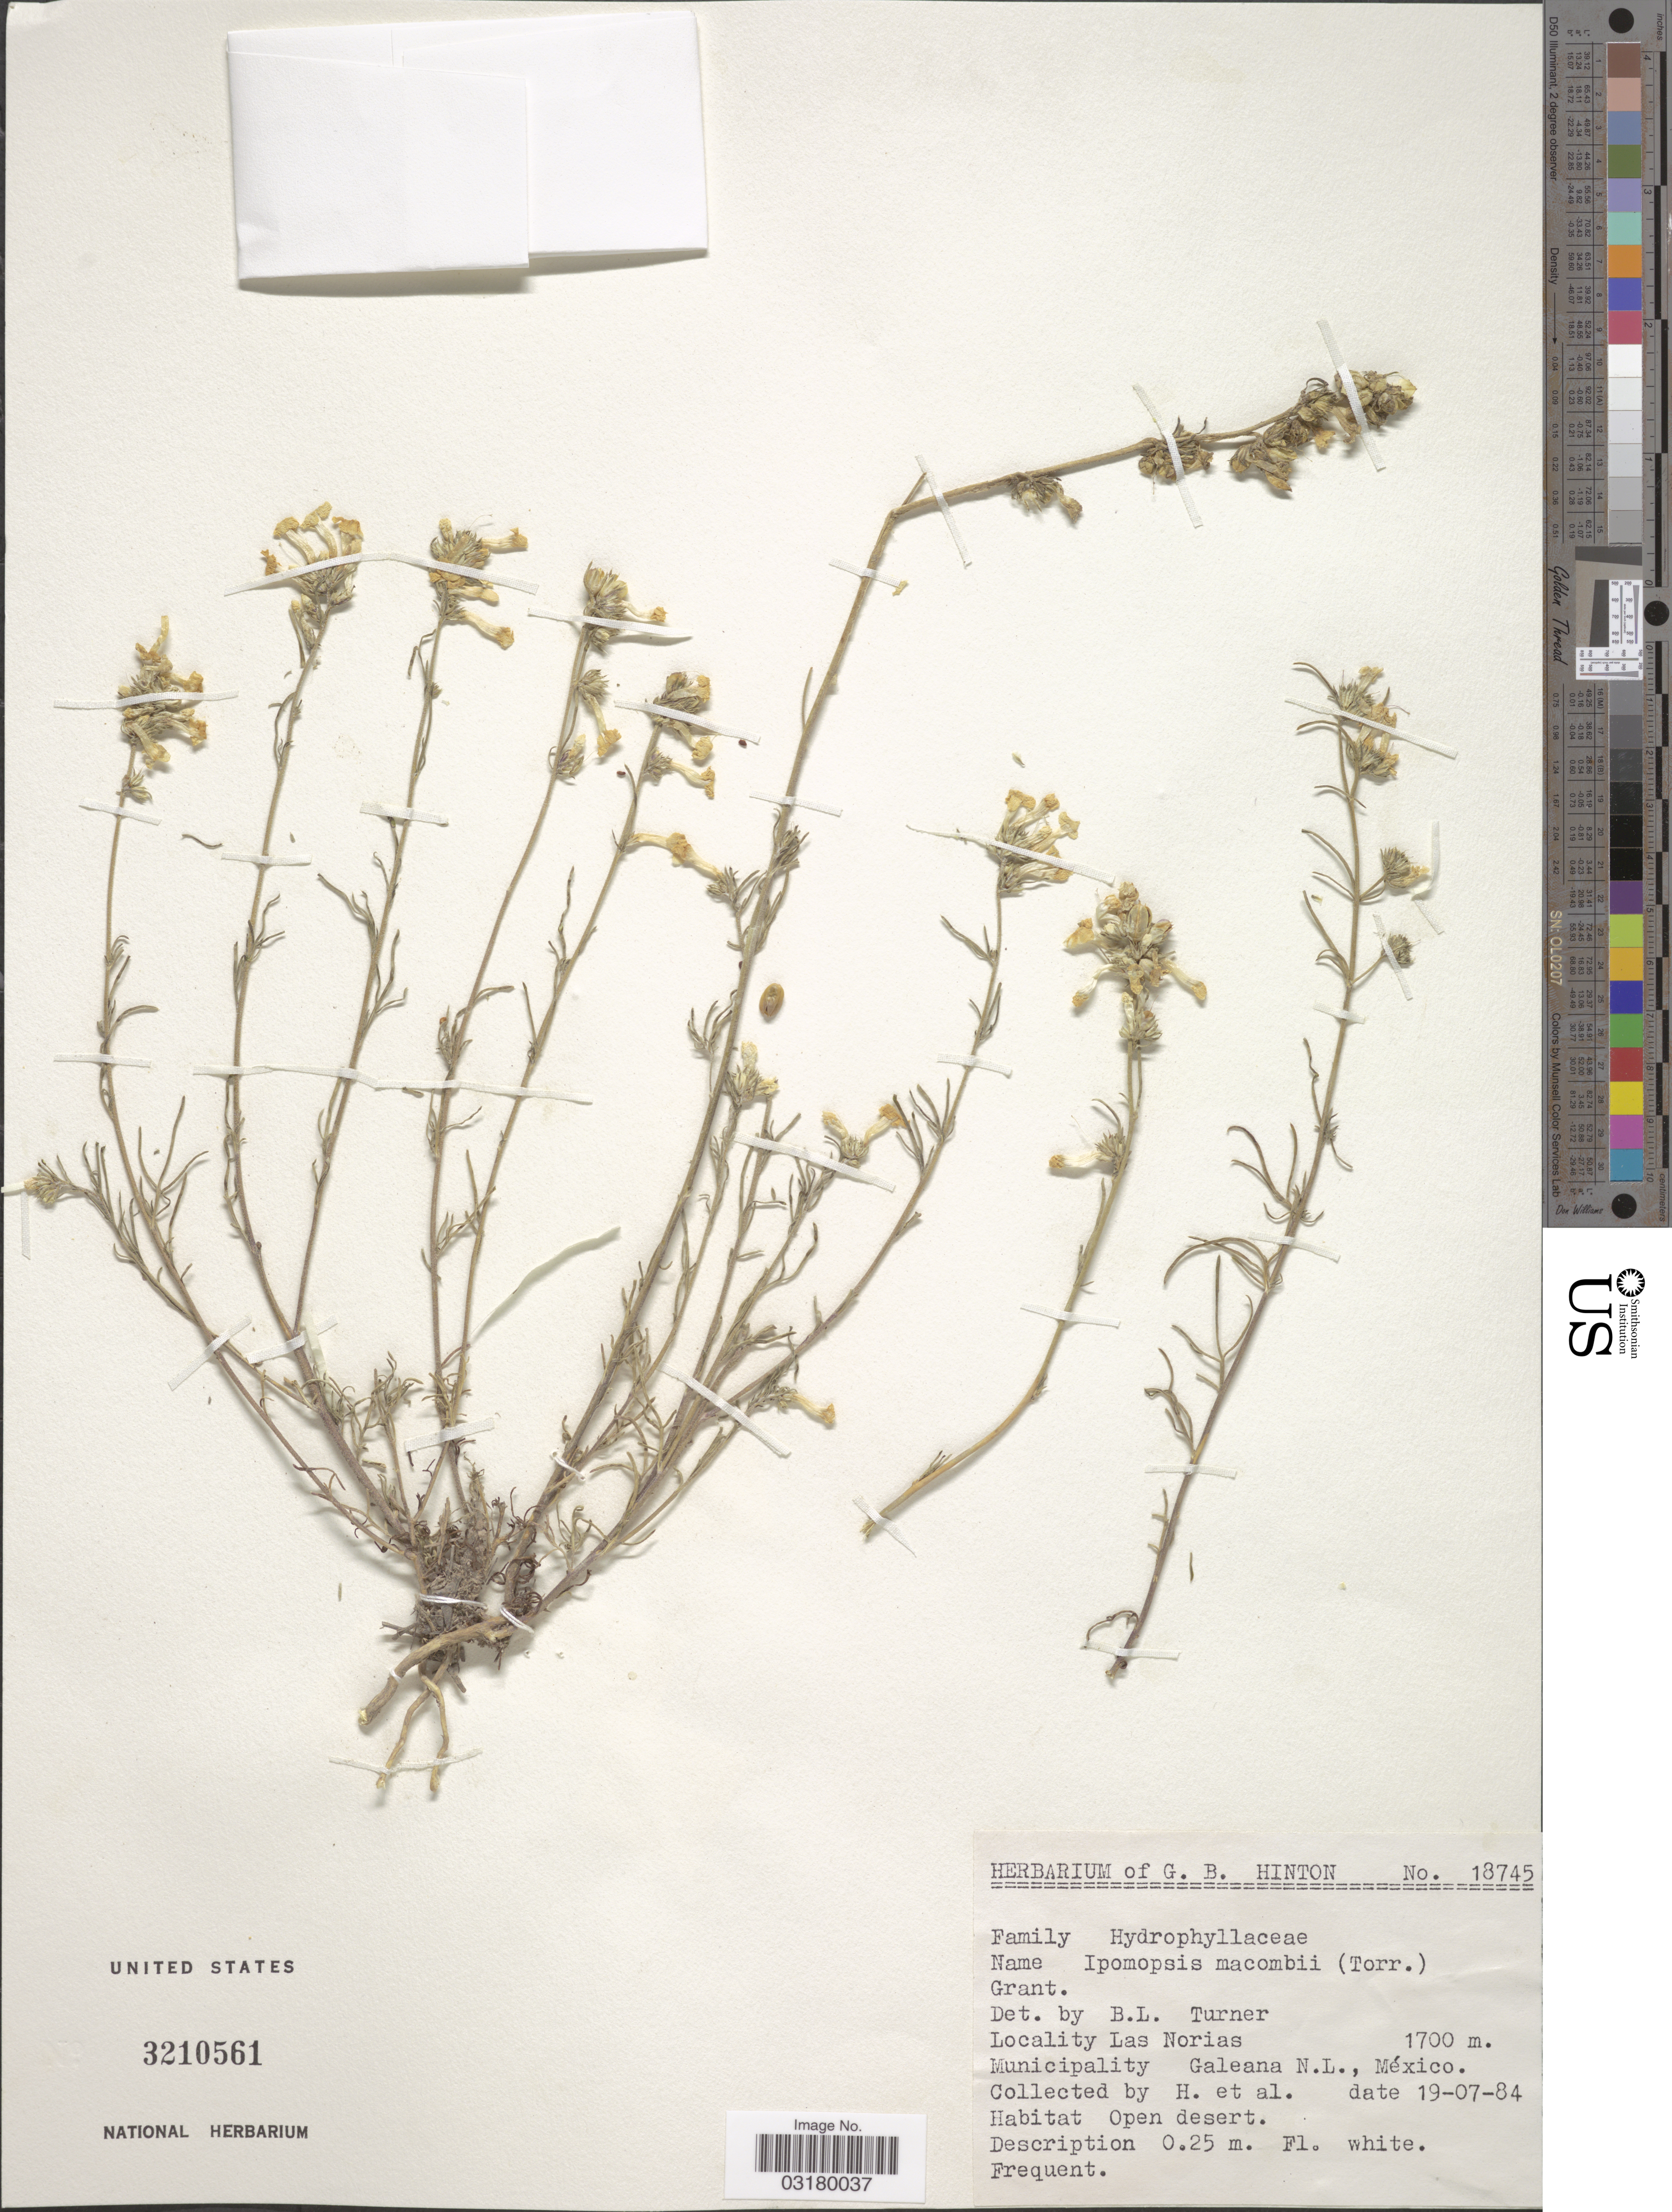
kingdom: Plantae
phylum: Tracheophyta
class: Magnoliopsida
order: Ericales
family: Polemoniaceae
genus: Ipomopsis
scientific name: Ipomopsis macombii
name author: (Torr. ex A. Gray) V.E. Grant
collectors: G. B. Hinton & et al.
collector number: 18745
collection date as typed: Transcribed d/m/y: 19/7/84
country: Mexico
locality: Las Norias. Galeana N.L.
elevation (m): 1700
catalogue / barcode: US 3210561